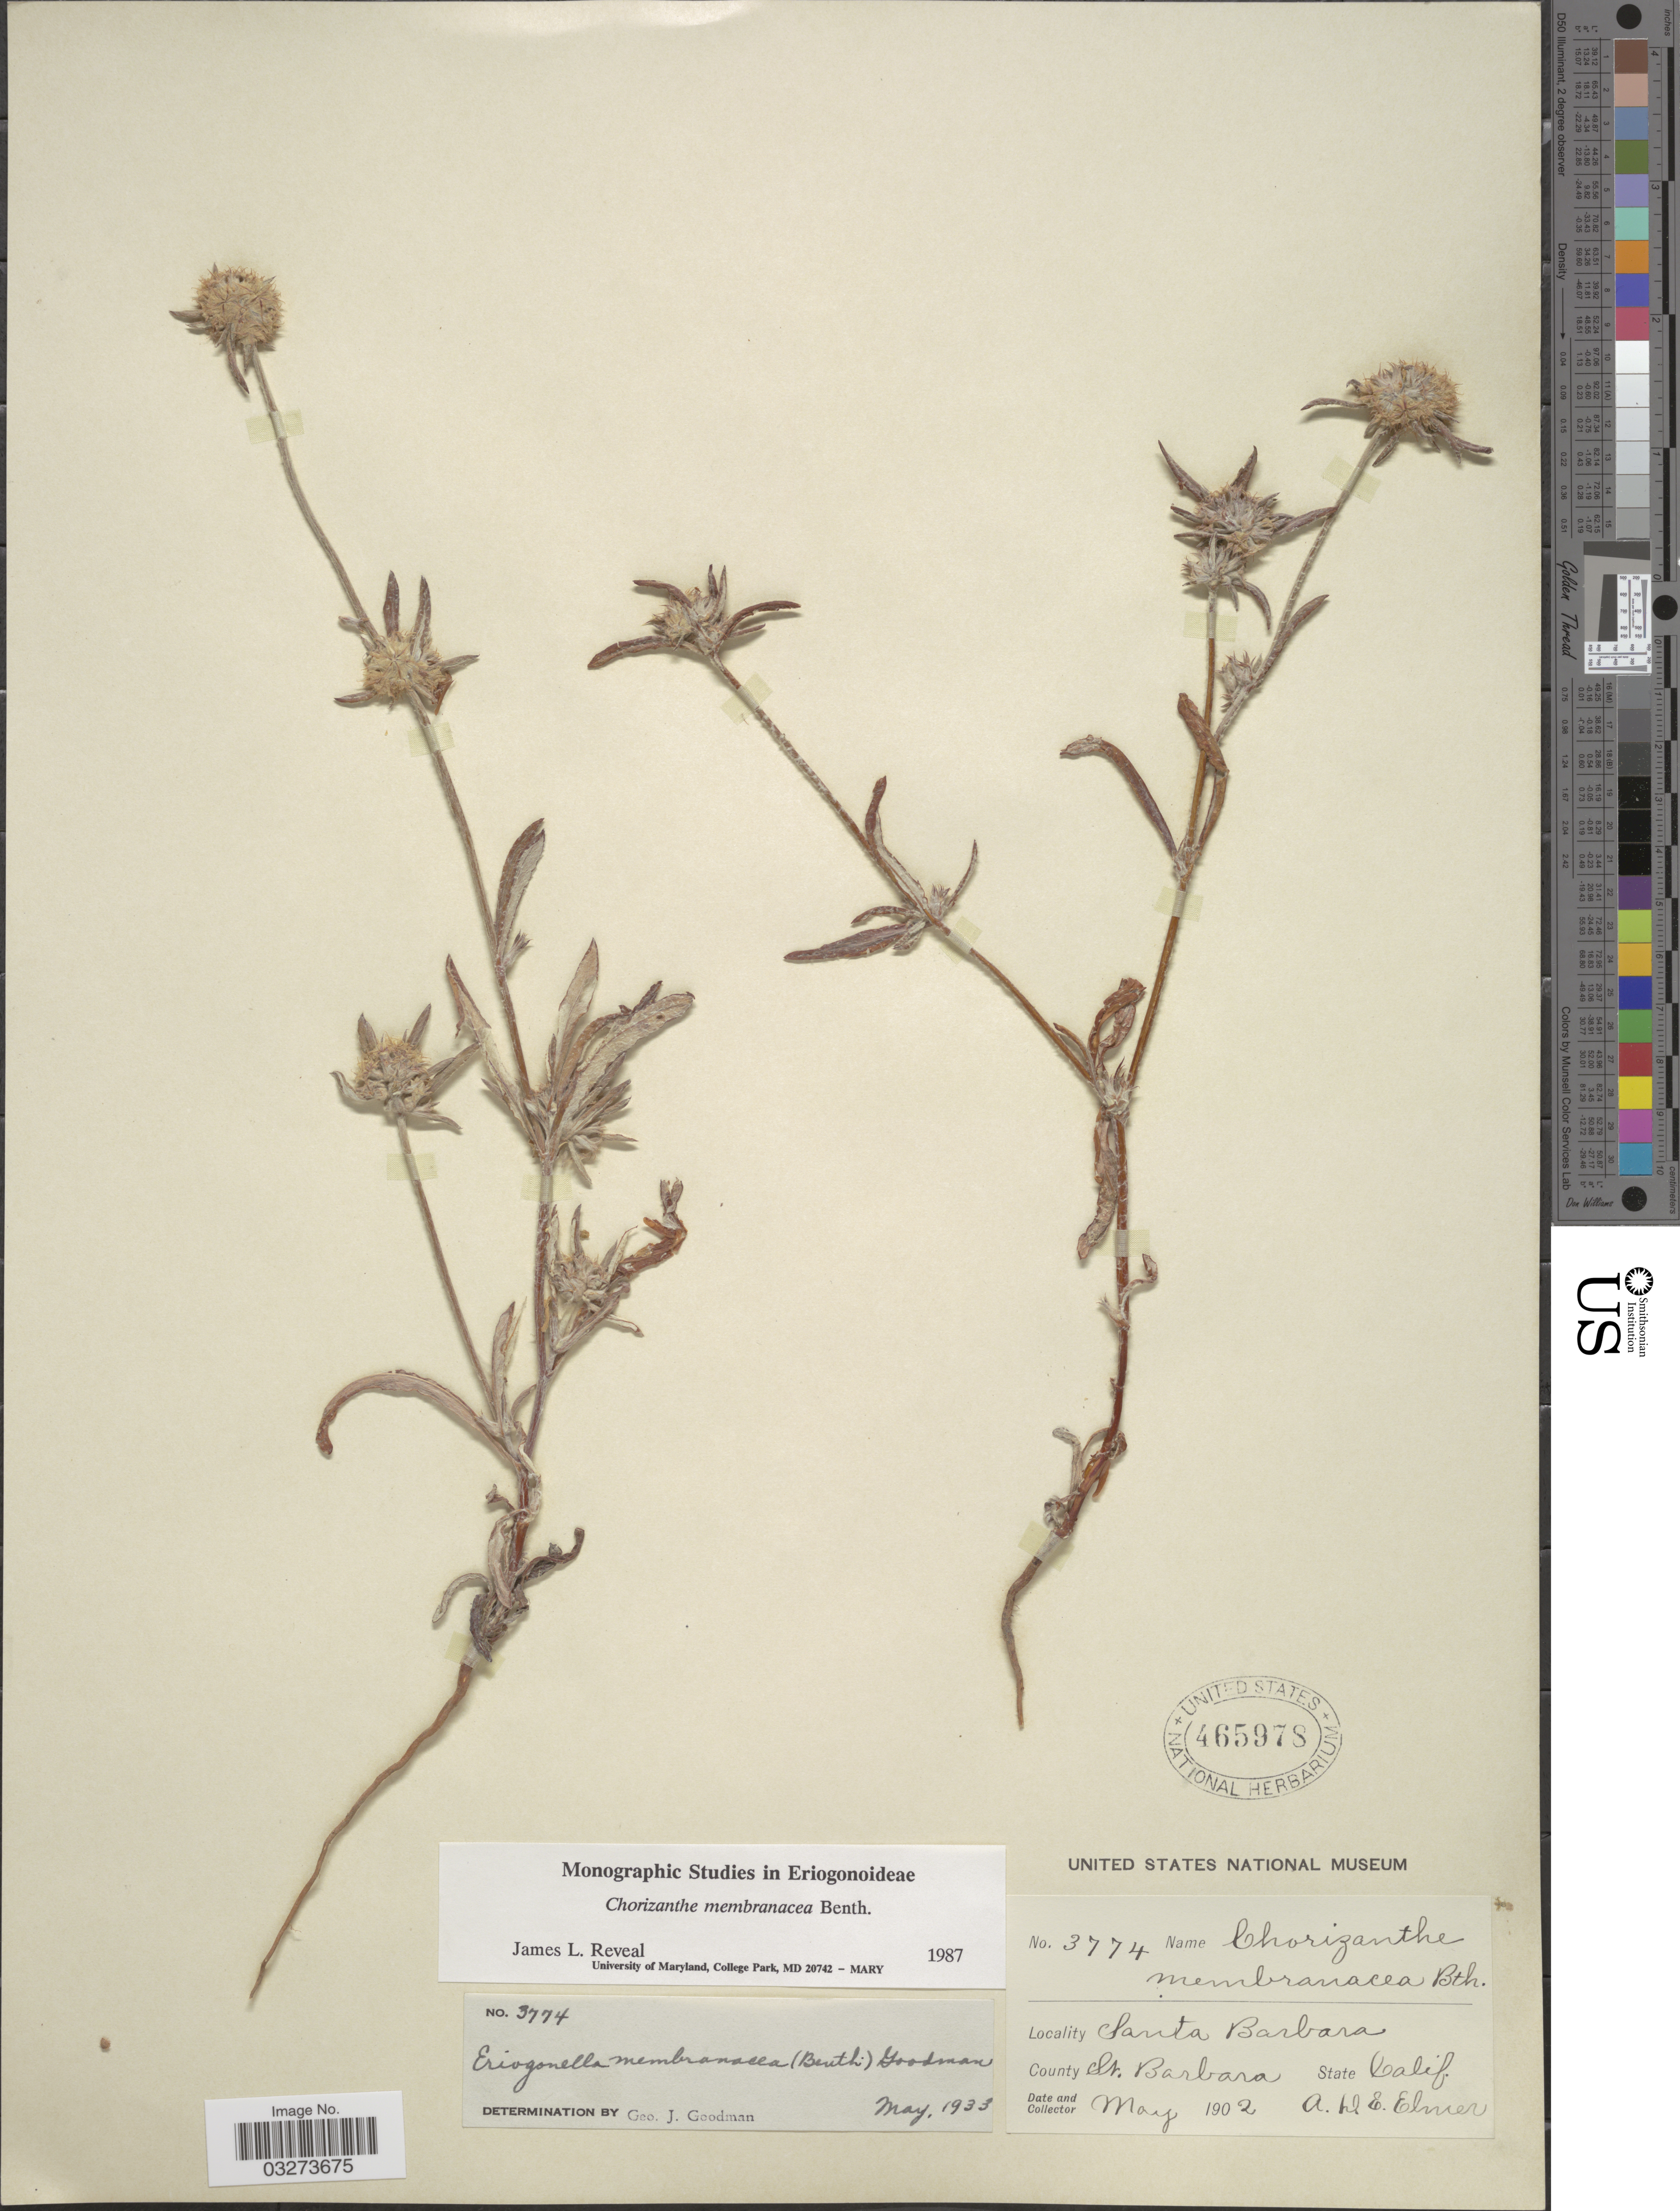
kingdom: Plantae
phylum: Tracheophyta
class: Magnoliopsida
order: Caryophyllales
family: Polygonaceae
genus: Chorizanthe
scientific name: Chorizanthe membranacea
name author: Benth.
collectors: A. D. E. Elmer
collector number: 3774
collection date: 1902-05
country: United States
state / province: California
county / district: Santa Barbara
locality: Santa Barbara, County St. Barbara.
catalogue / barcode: US 465978